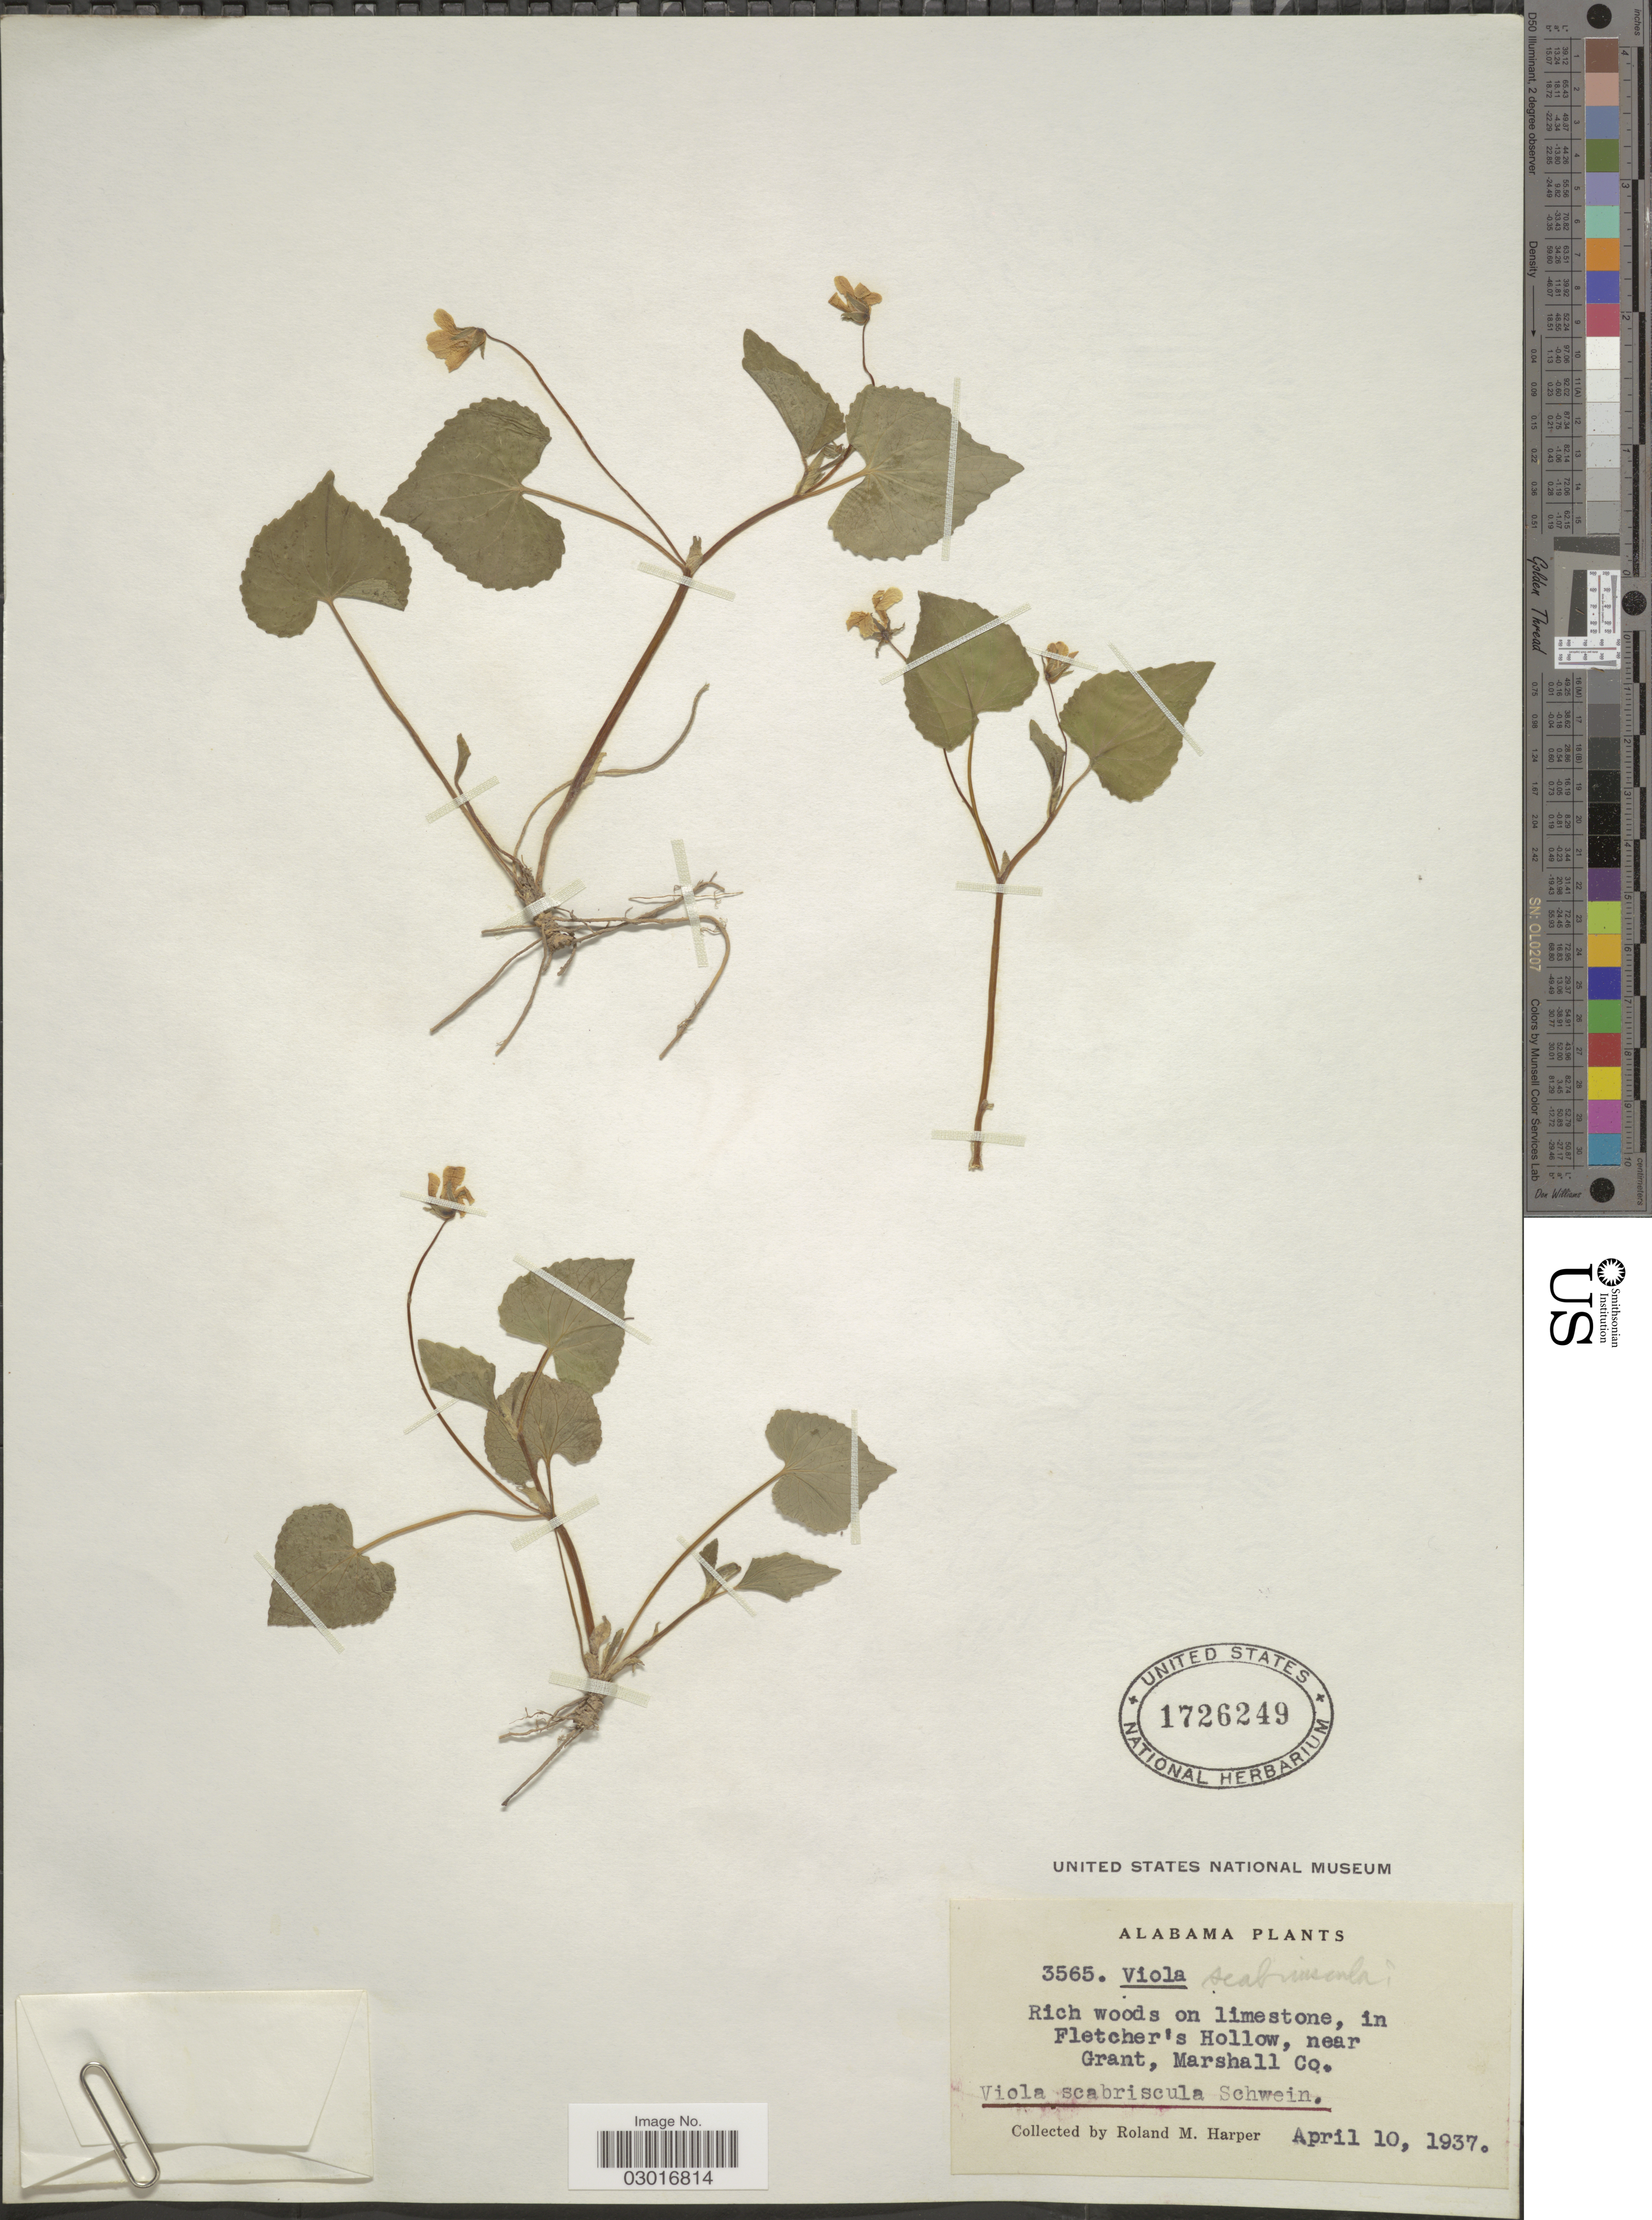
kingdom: Plantae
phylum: Tracheophyta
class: Magnoliopsida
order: Malpighiales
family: Violaceae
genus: Viola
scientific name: Viola scabriuscula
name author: (Torr. & A. Gray) Shafer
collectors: R. M. Harper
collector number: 3565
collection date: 1937-04-10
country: United States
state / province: Alabama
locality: In Fletcher's Hollow, near Grant, Marshall Co.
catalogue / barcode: US 1726249